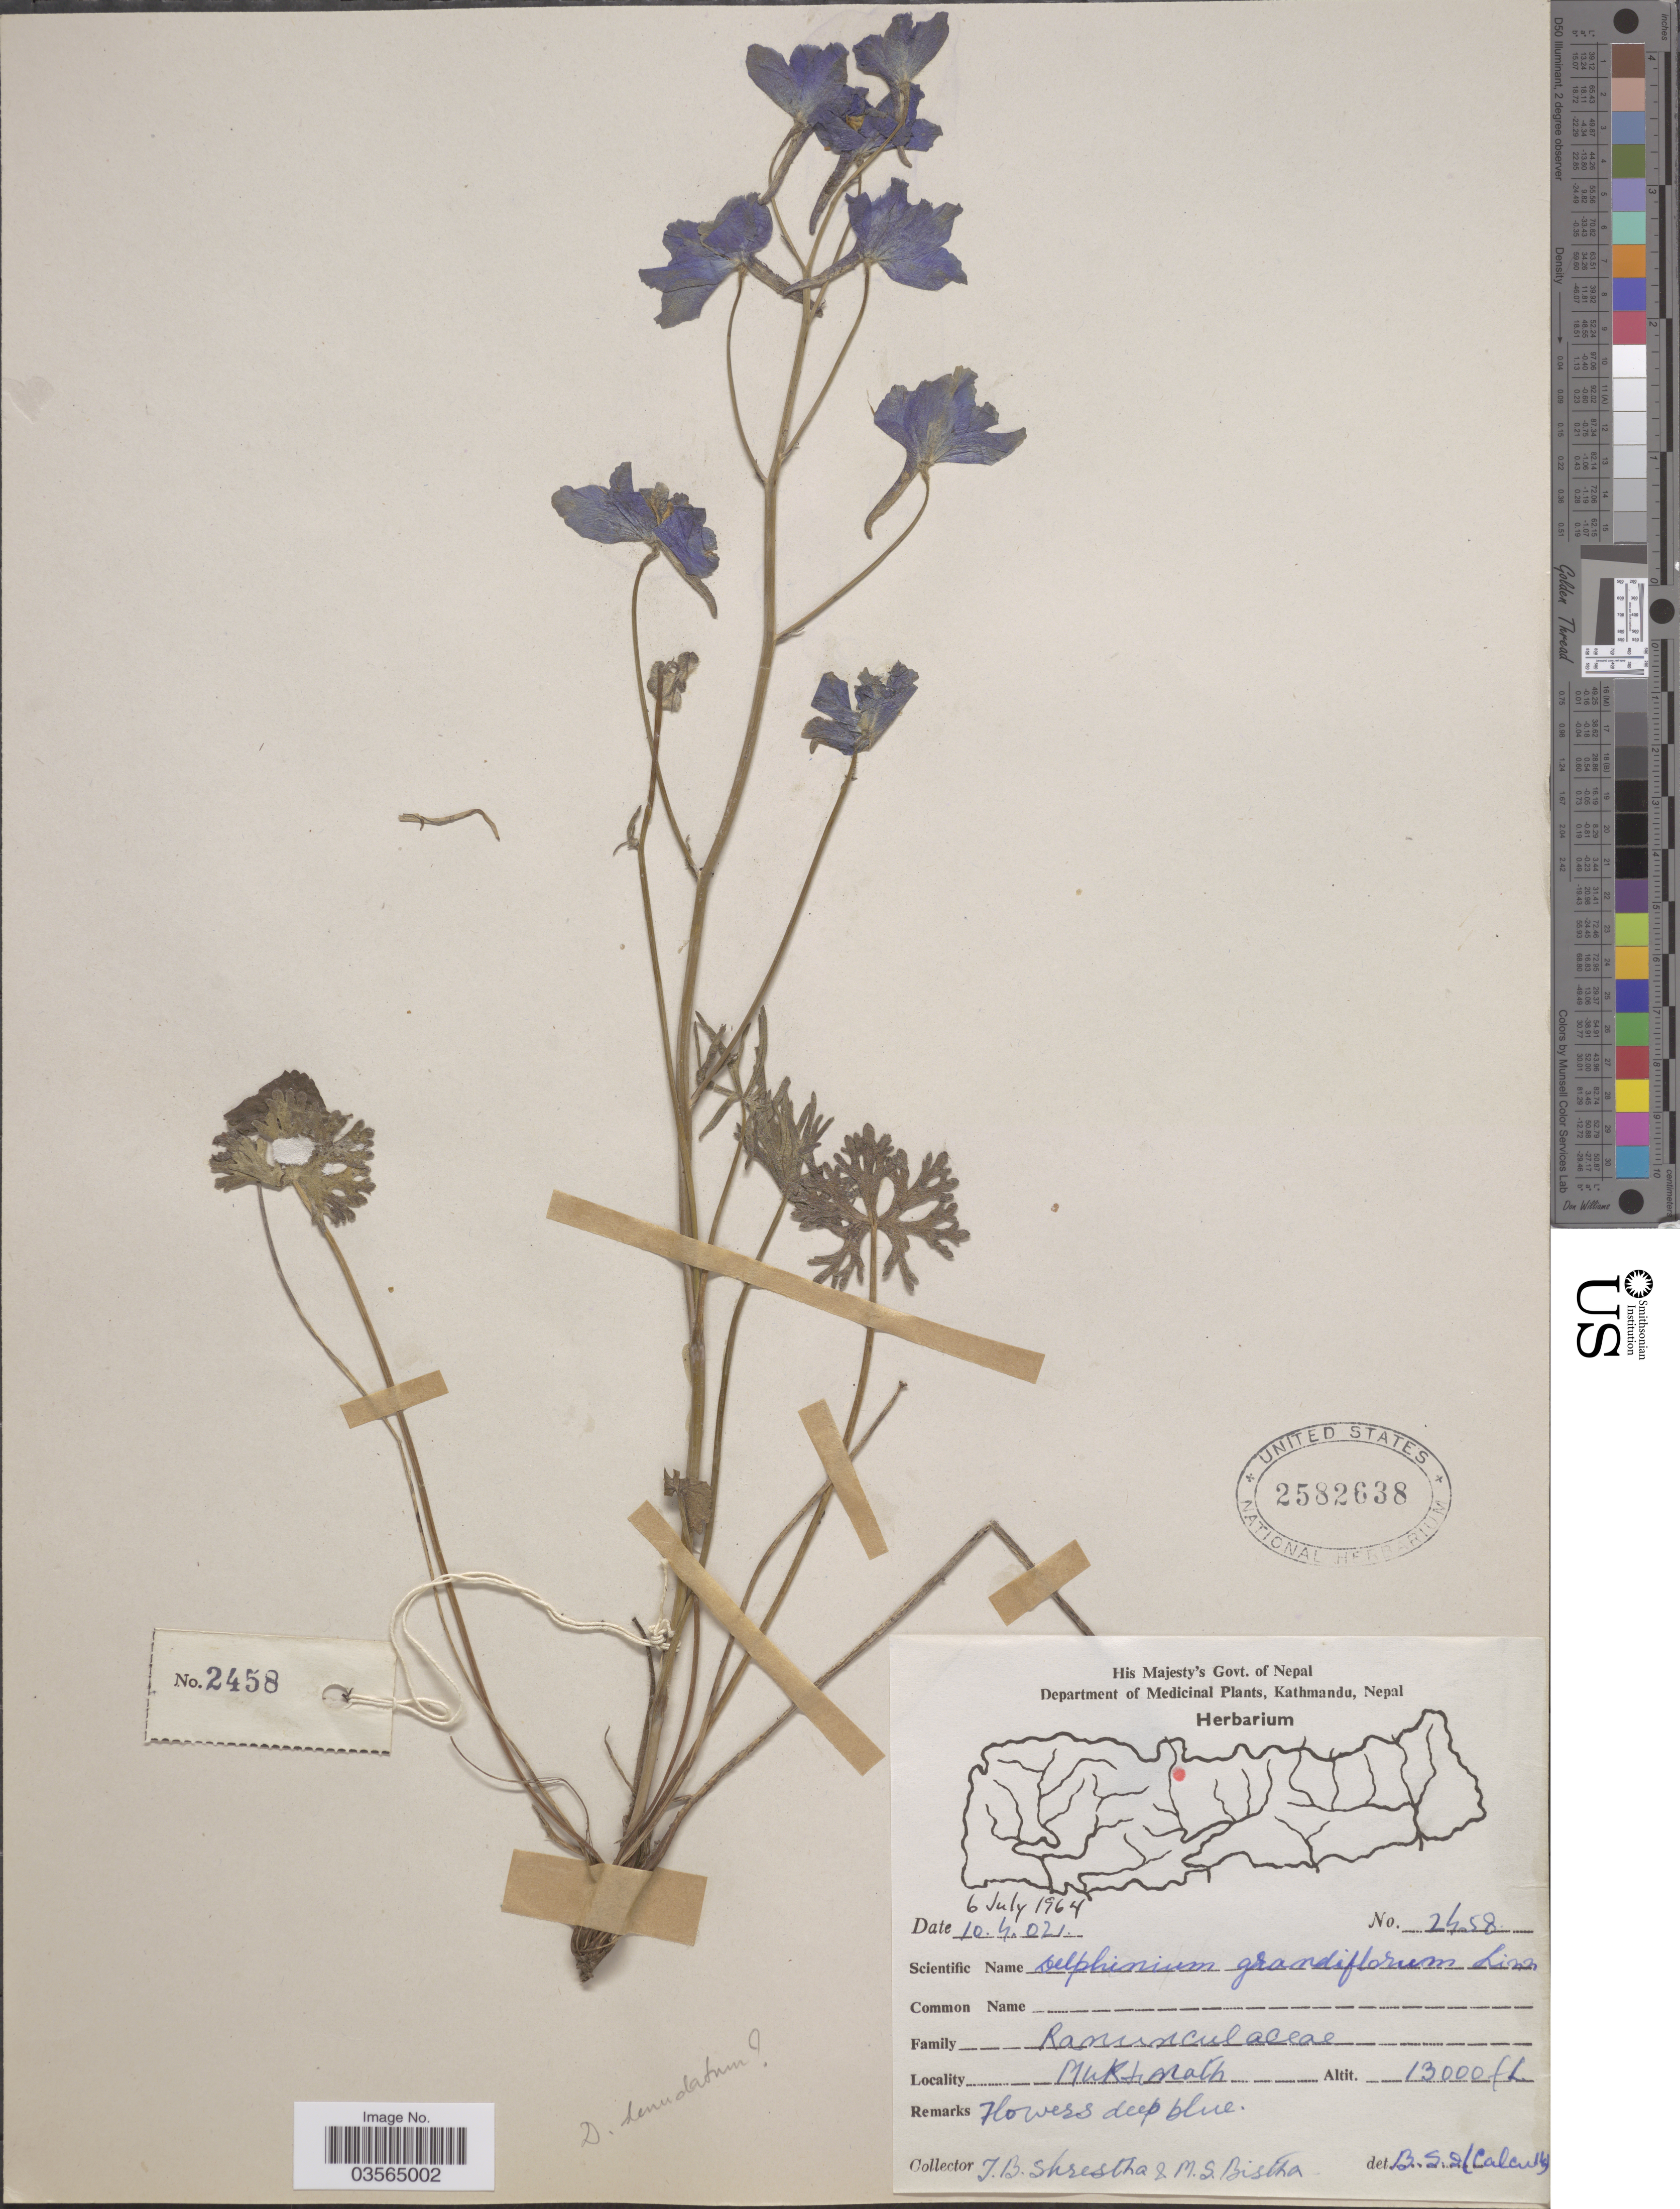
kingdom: Plantae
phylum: Tracheophyta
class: Magnoliopsida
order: Ranunculales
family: Ranunculaceae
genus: Delphinium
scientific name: Delphinium denudatum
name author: Wall. ex Hook. f. & Thomson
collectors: T. B. Shrestha & M. Bistha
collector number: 2458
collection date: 1964-07-06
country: Nepal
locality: Muktinath.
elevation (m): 3962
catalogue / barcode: US 2582638